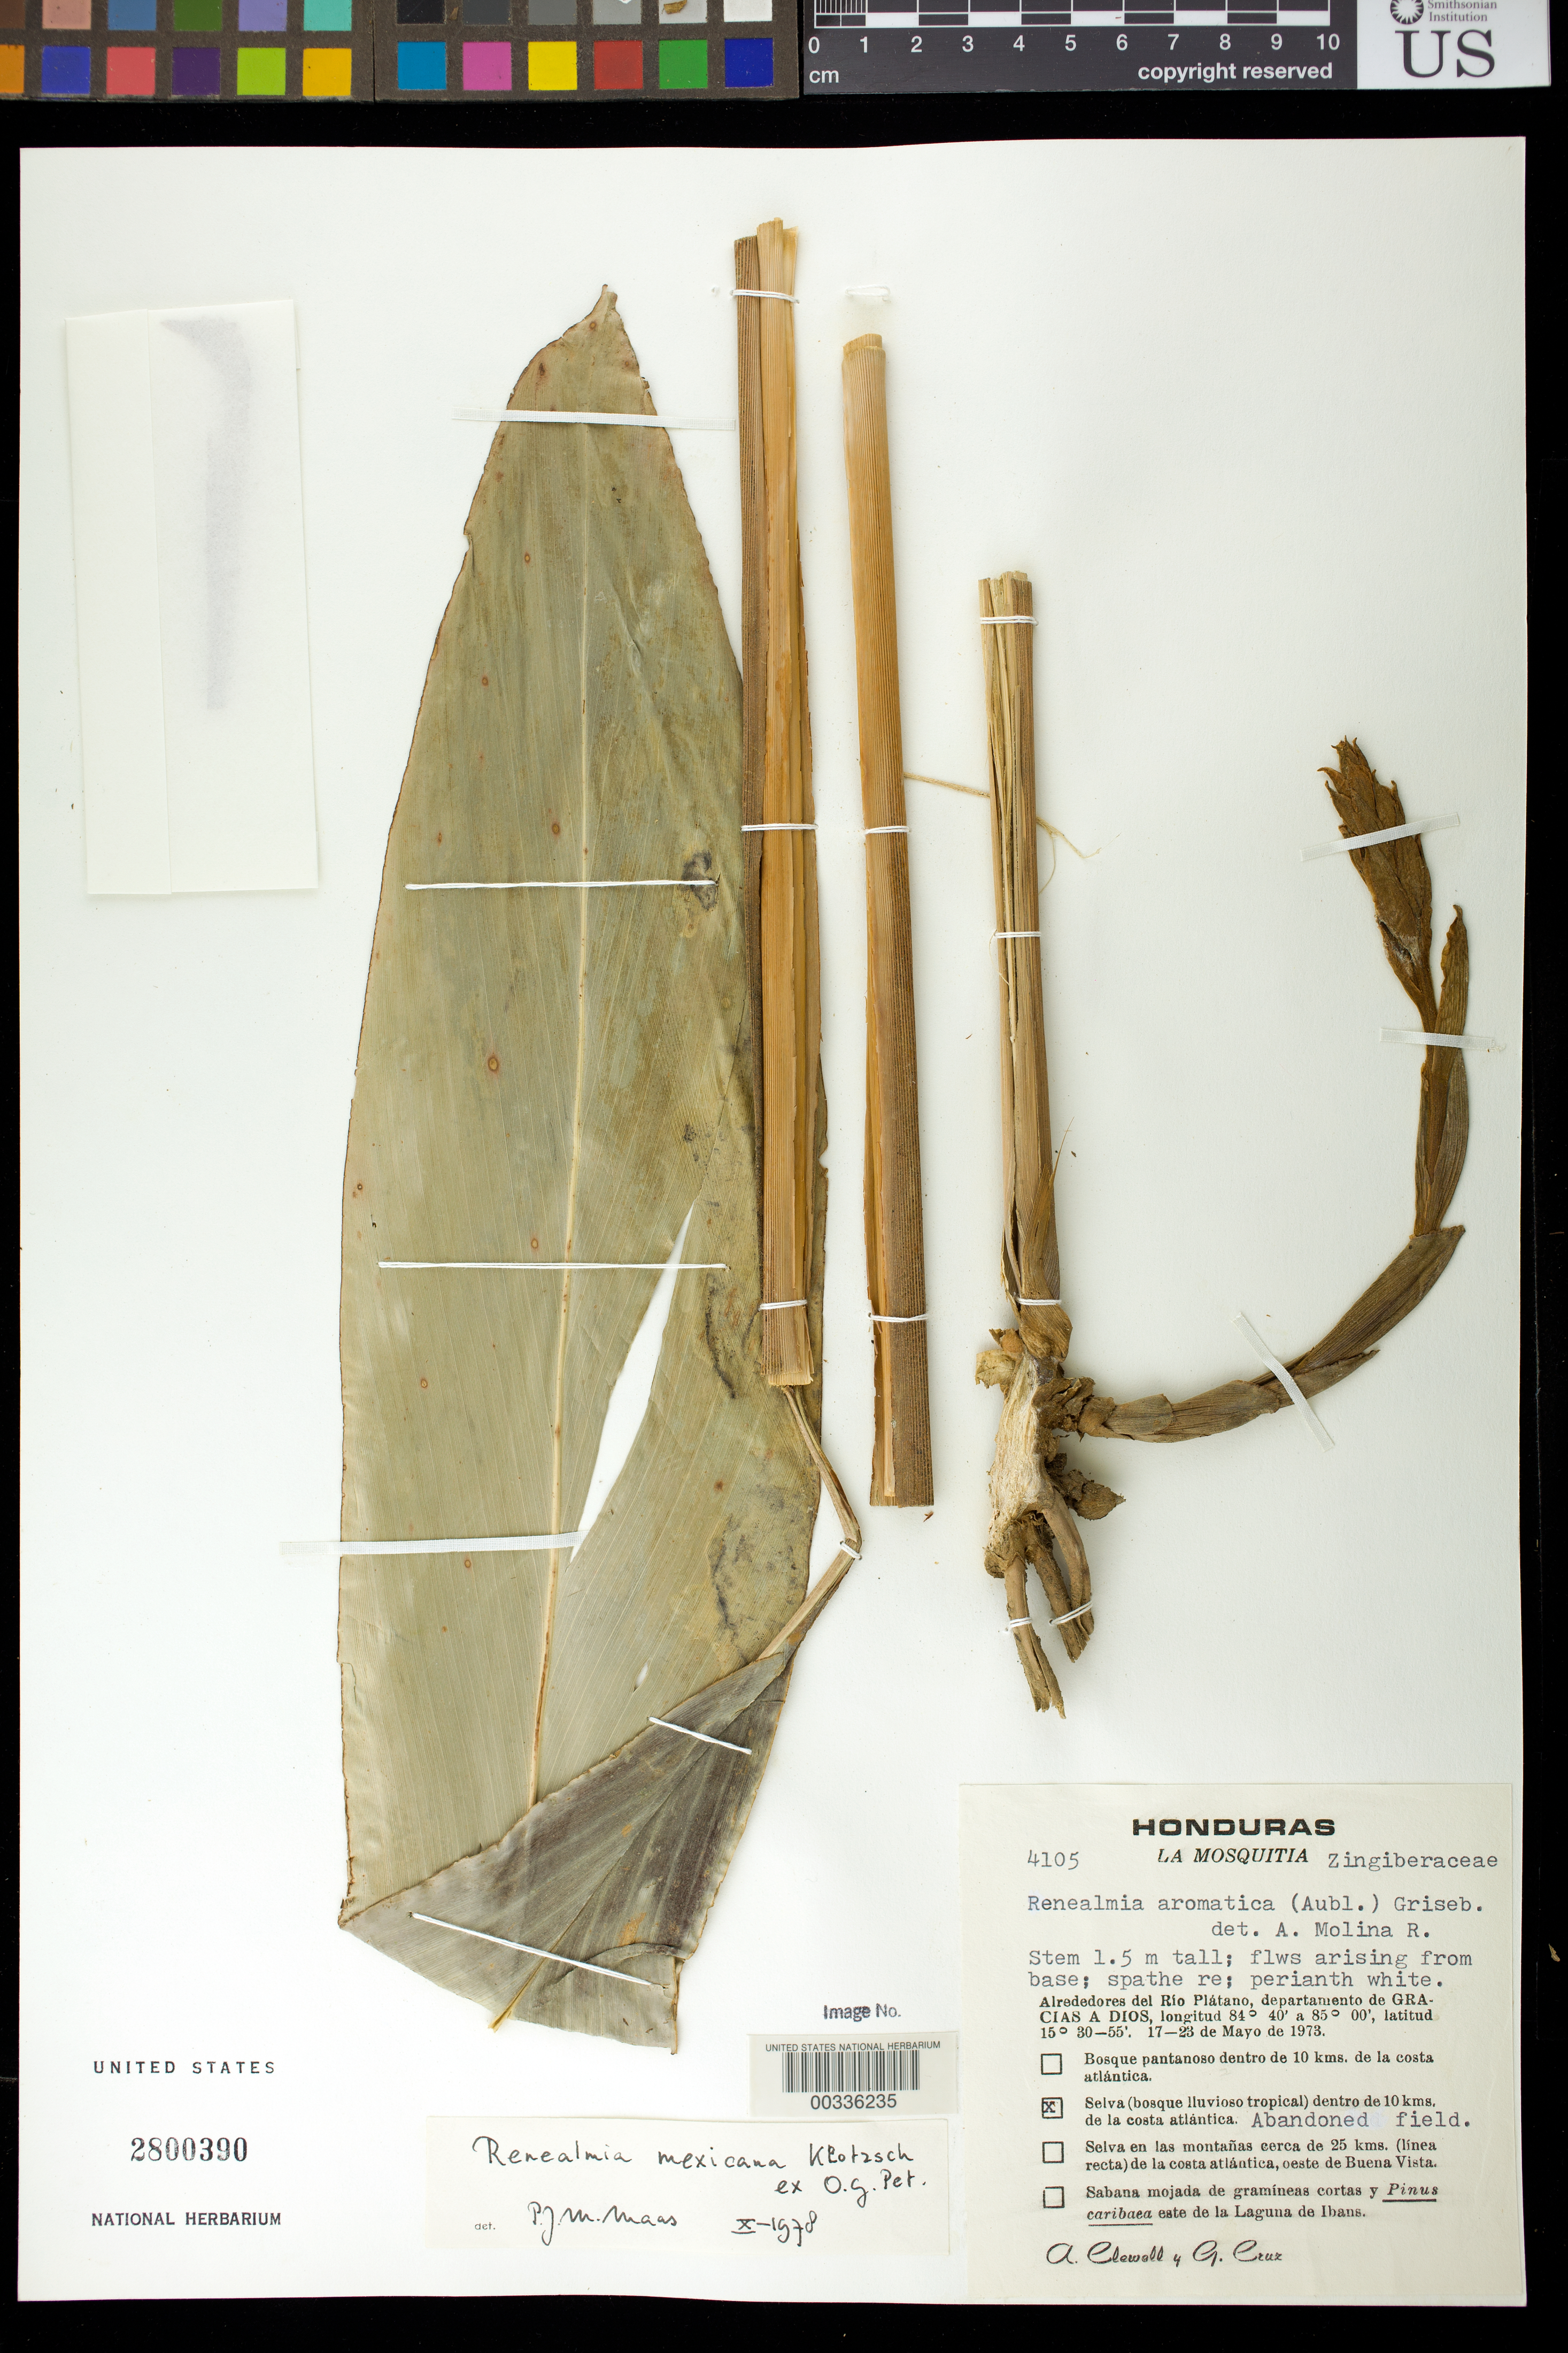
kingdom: Plantae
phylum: Tracheophyta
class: Liliopsida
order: Zingiberales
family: Zingiberaceae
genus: Renealmia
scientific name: Renealmia mexicana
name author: Klotzsch ex Petersen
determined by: Maas, Paul J. M.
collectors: A. Clewell & G. Cruz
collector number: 4105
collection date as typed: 17 May 1973 to 23 May 1973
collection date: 1973-05-17/1973-05-23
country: Honduras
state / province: Gracias de Dios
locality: La Mosquitia, alrededores del río Platano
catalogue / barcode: US 2800390